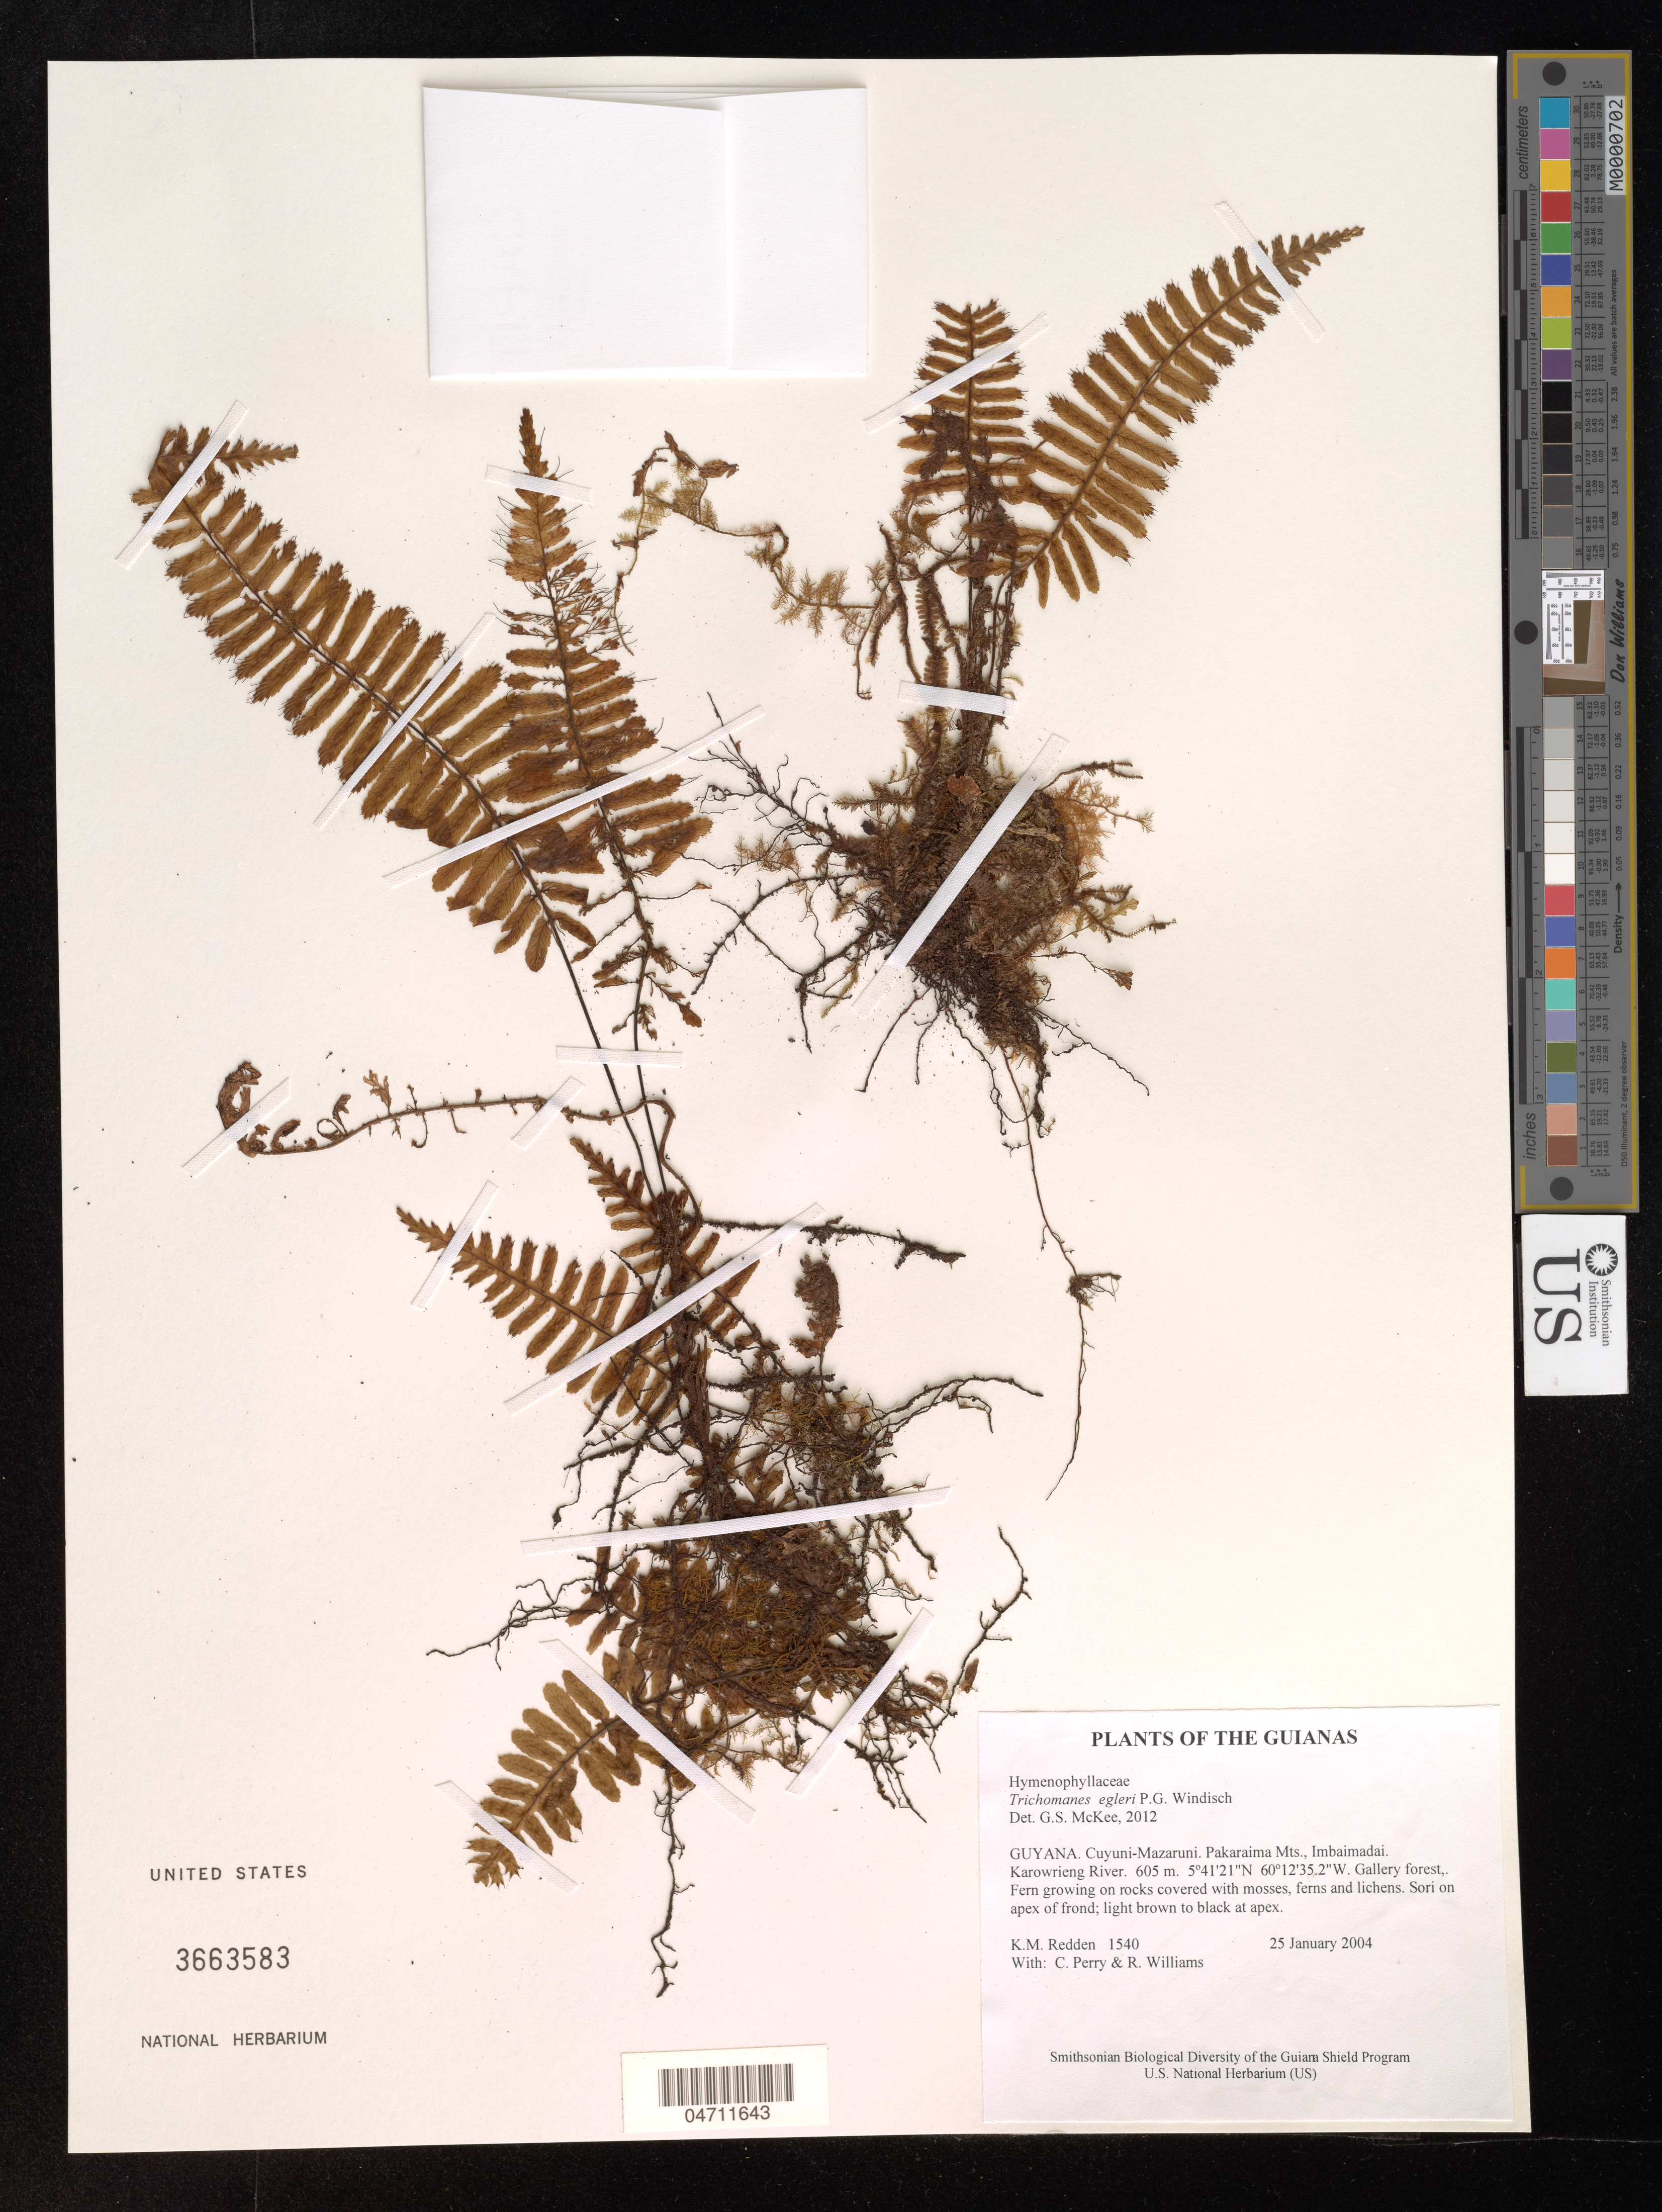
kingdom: Plantae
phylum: Tracheophyta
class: Polypodiopsida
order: Hymenophyllales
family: Hymenophyllaceae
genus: Trichomanes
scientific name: Trichomanes egleri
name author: P.G. Windisch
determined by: McKee, G. S., (US), NMNH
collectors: K. M. Redden, C. Perry & R. Williams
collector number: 1540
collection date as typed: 25 January 2004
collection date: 2004-01-25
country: Guyana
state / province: Cuyuni-Mazaruni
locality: Pakaraima Mts., Imbaimadai. Karowrieng River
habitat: Gallery forest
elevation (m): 605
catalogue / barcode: US 3663583